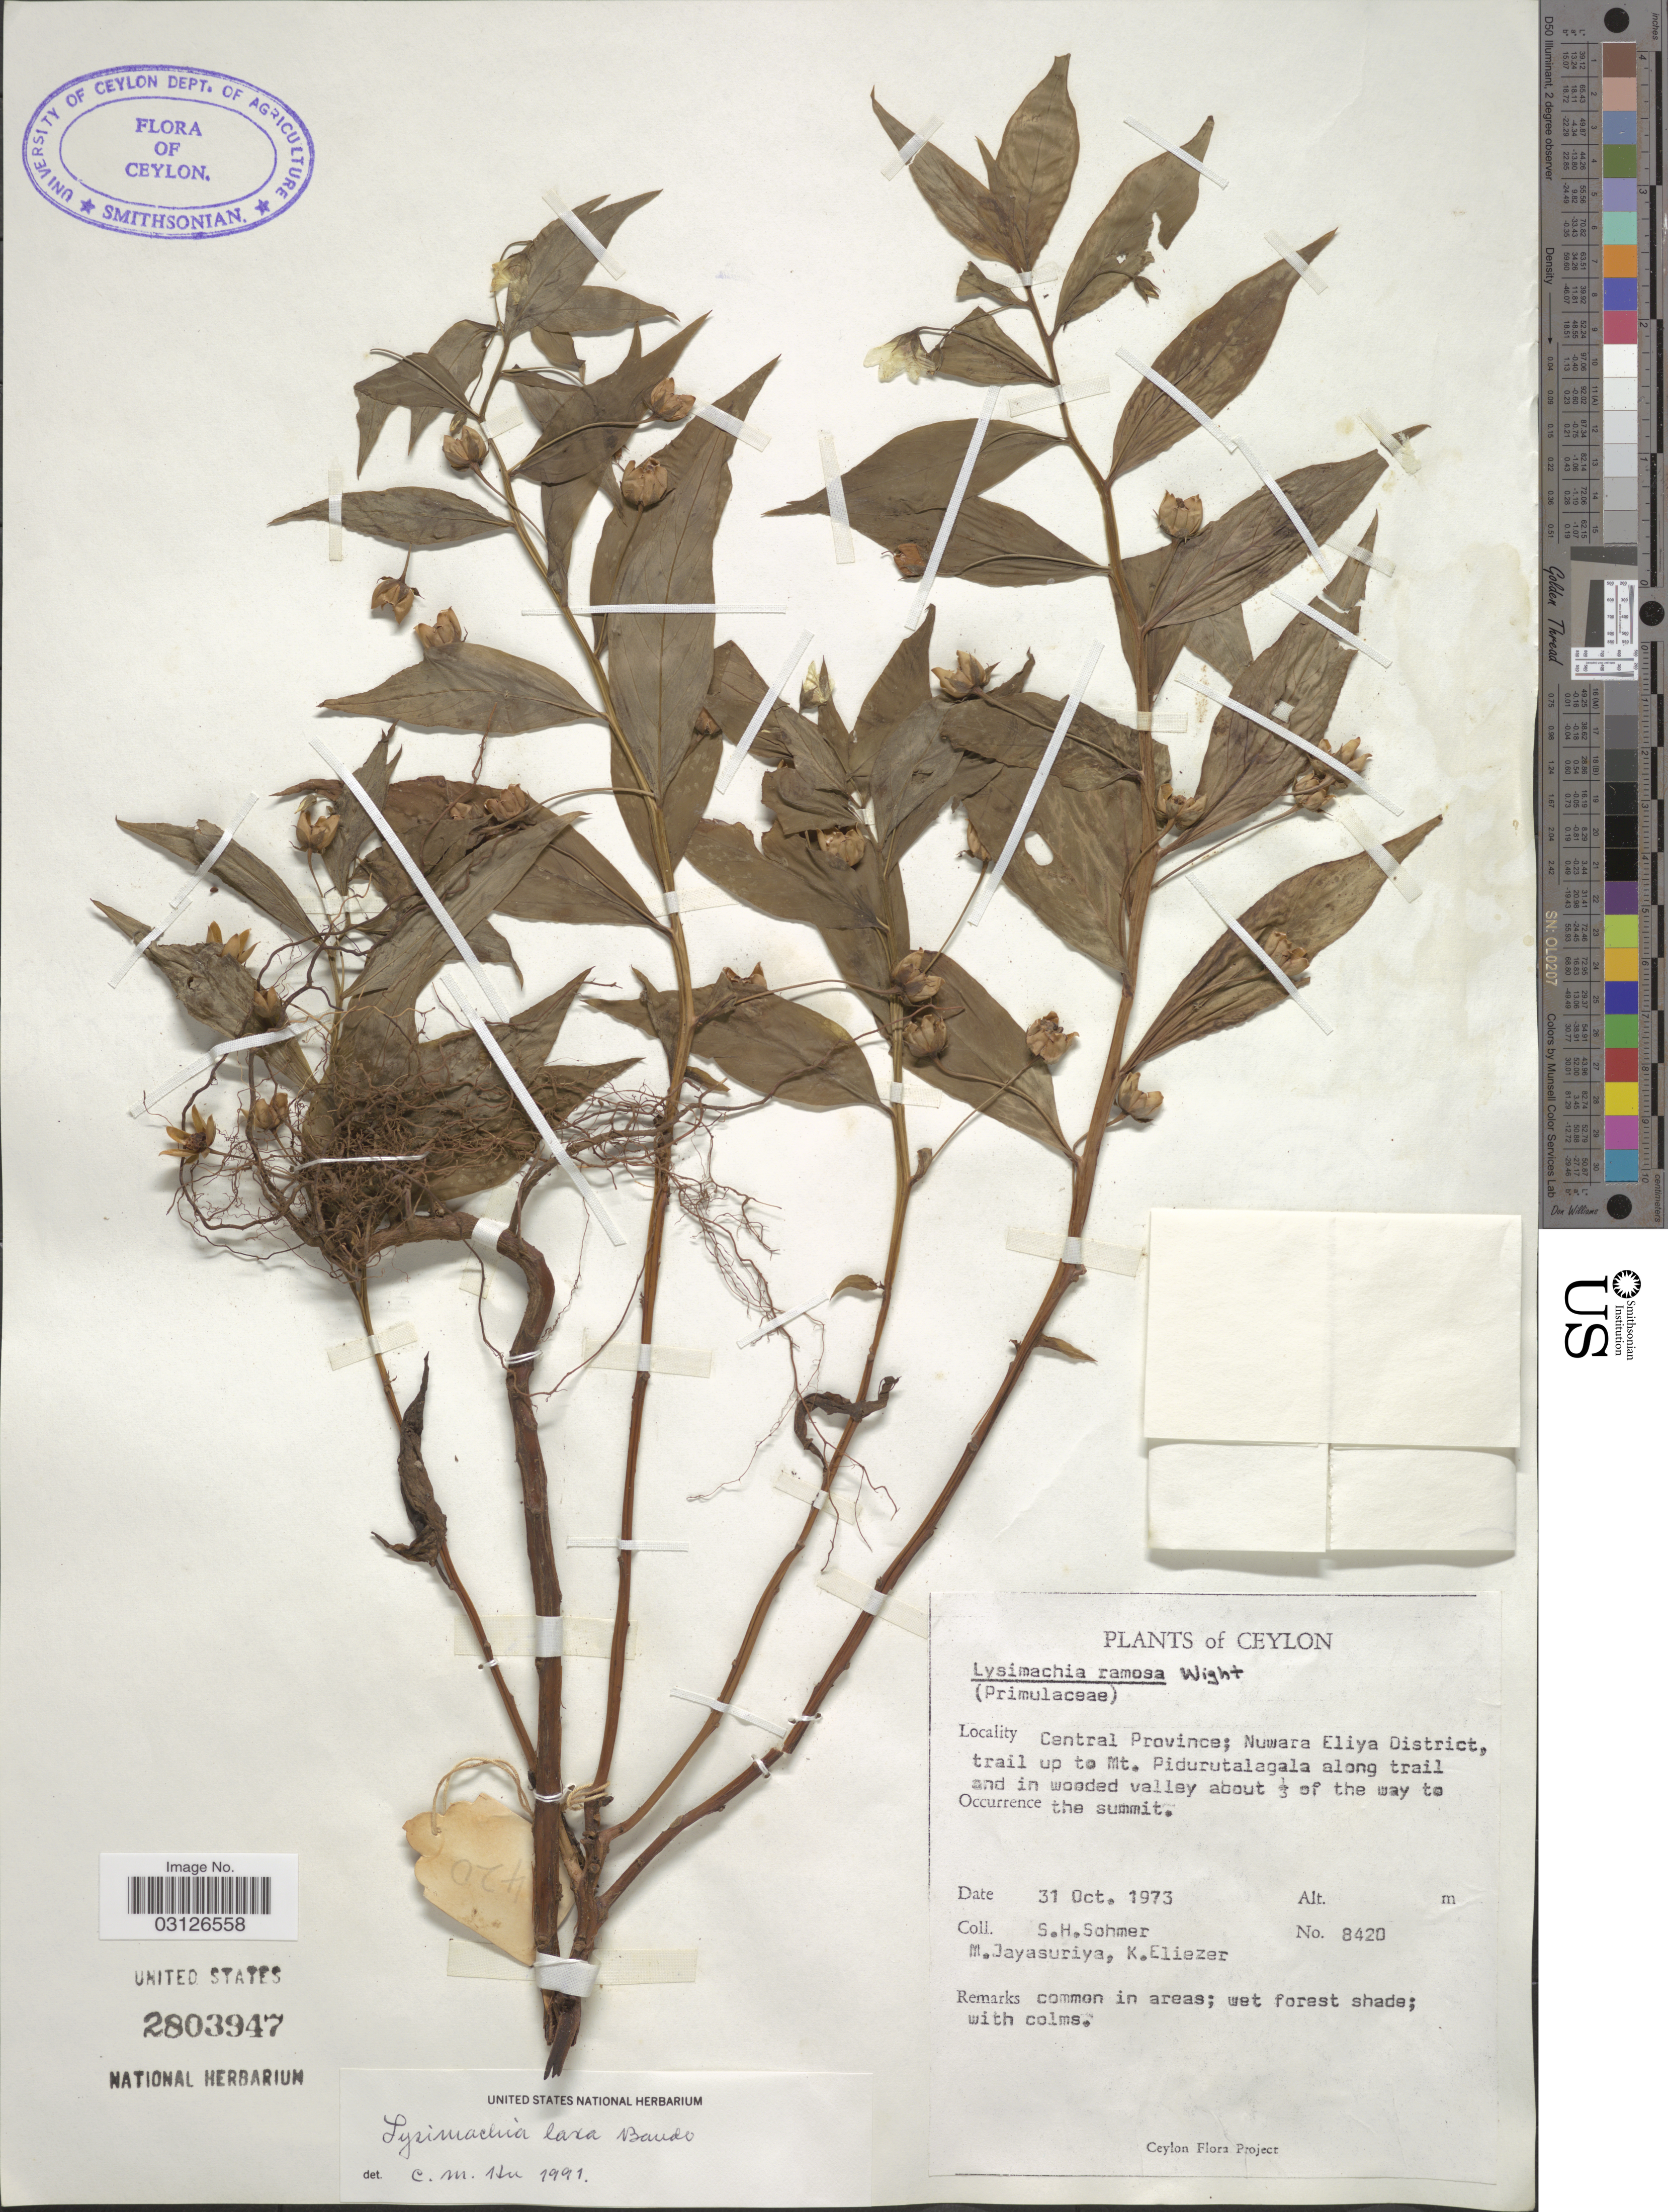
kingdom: Plantae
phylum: Tracheophyta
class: Magnoliopsida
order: Ericales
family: Primulaceae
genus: Lysimachia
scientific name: Lysimachia laxa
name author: Baudo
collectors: S. H. Sohmer, M. Jayasuriya & K. Eliezer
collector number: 8420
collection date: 1973-10-31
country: Sri Lanka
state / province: Central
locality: Ceylon. Central Province; Nuwara Eliya District, trail up to Mt. Pidurutalagala, along trail and in wooded valley about 1/3 of the way to the summit.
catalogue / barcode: US 2803947